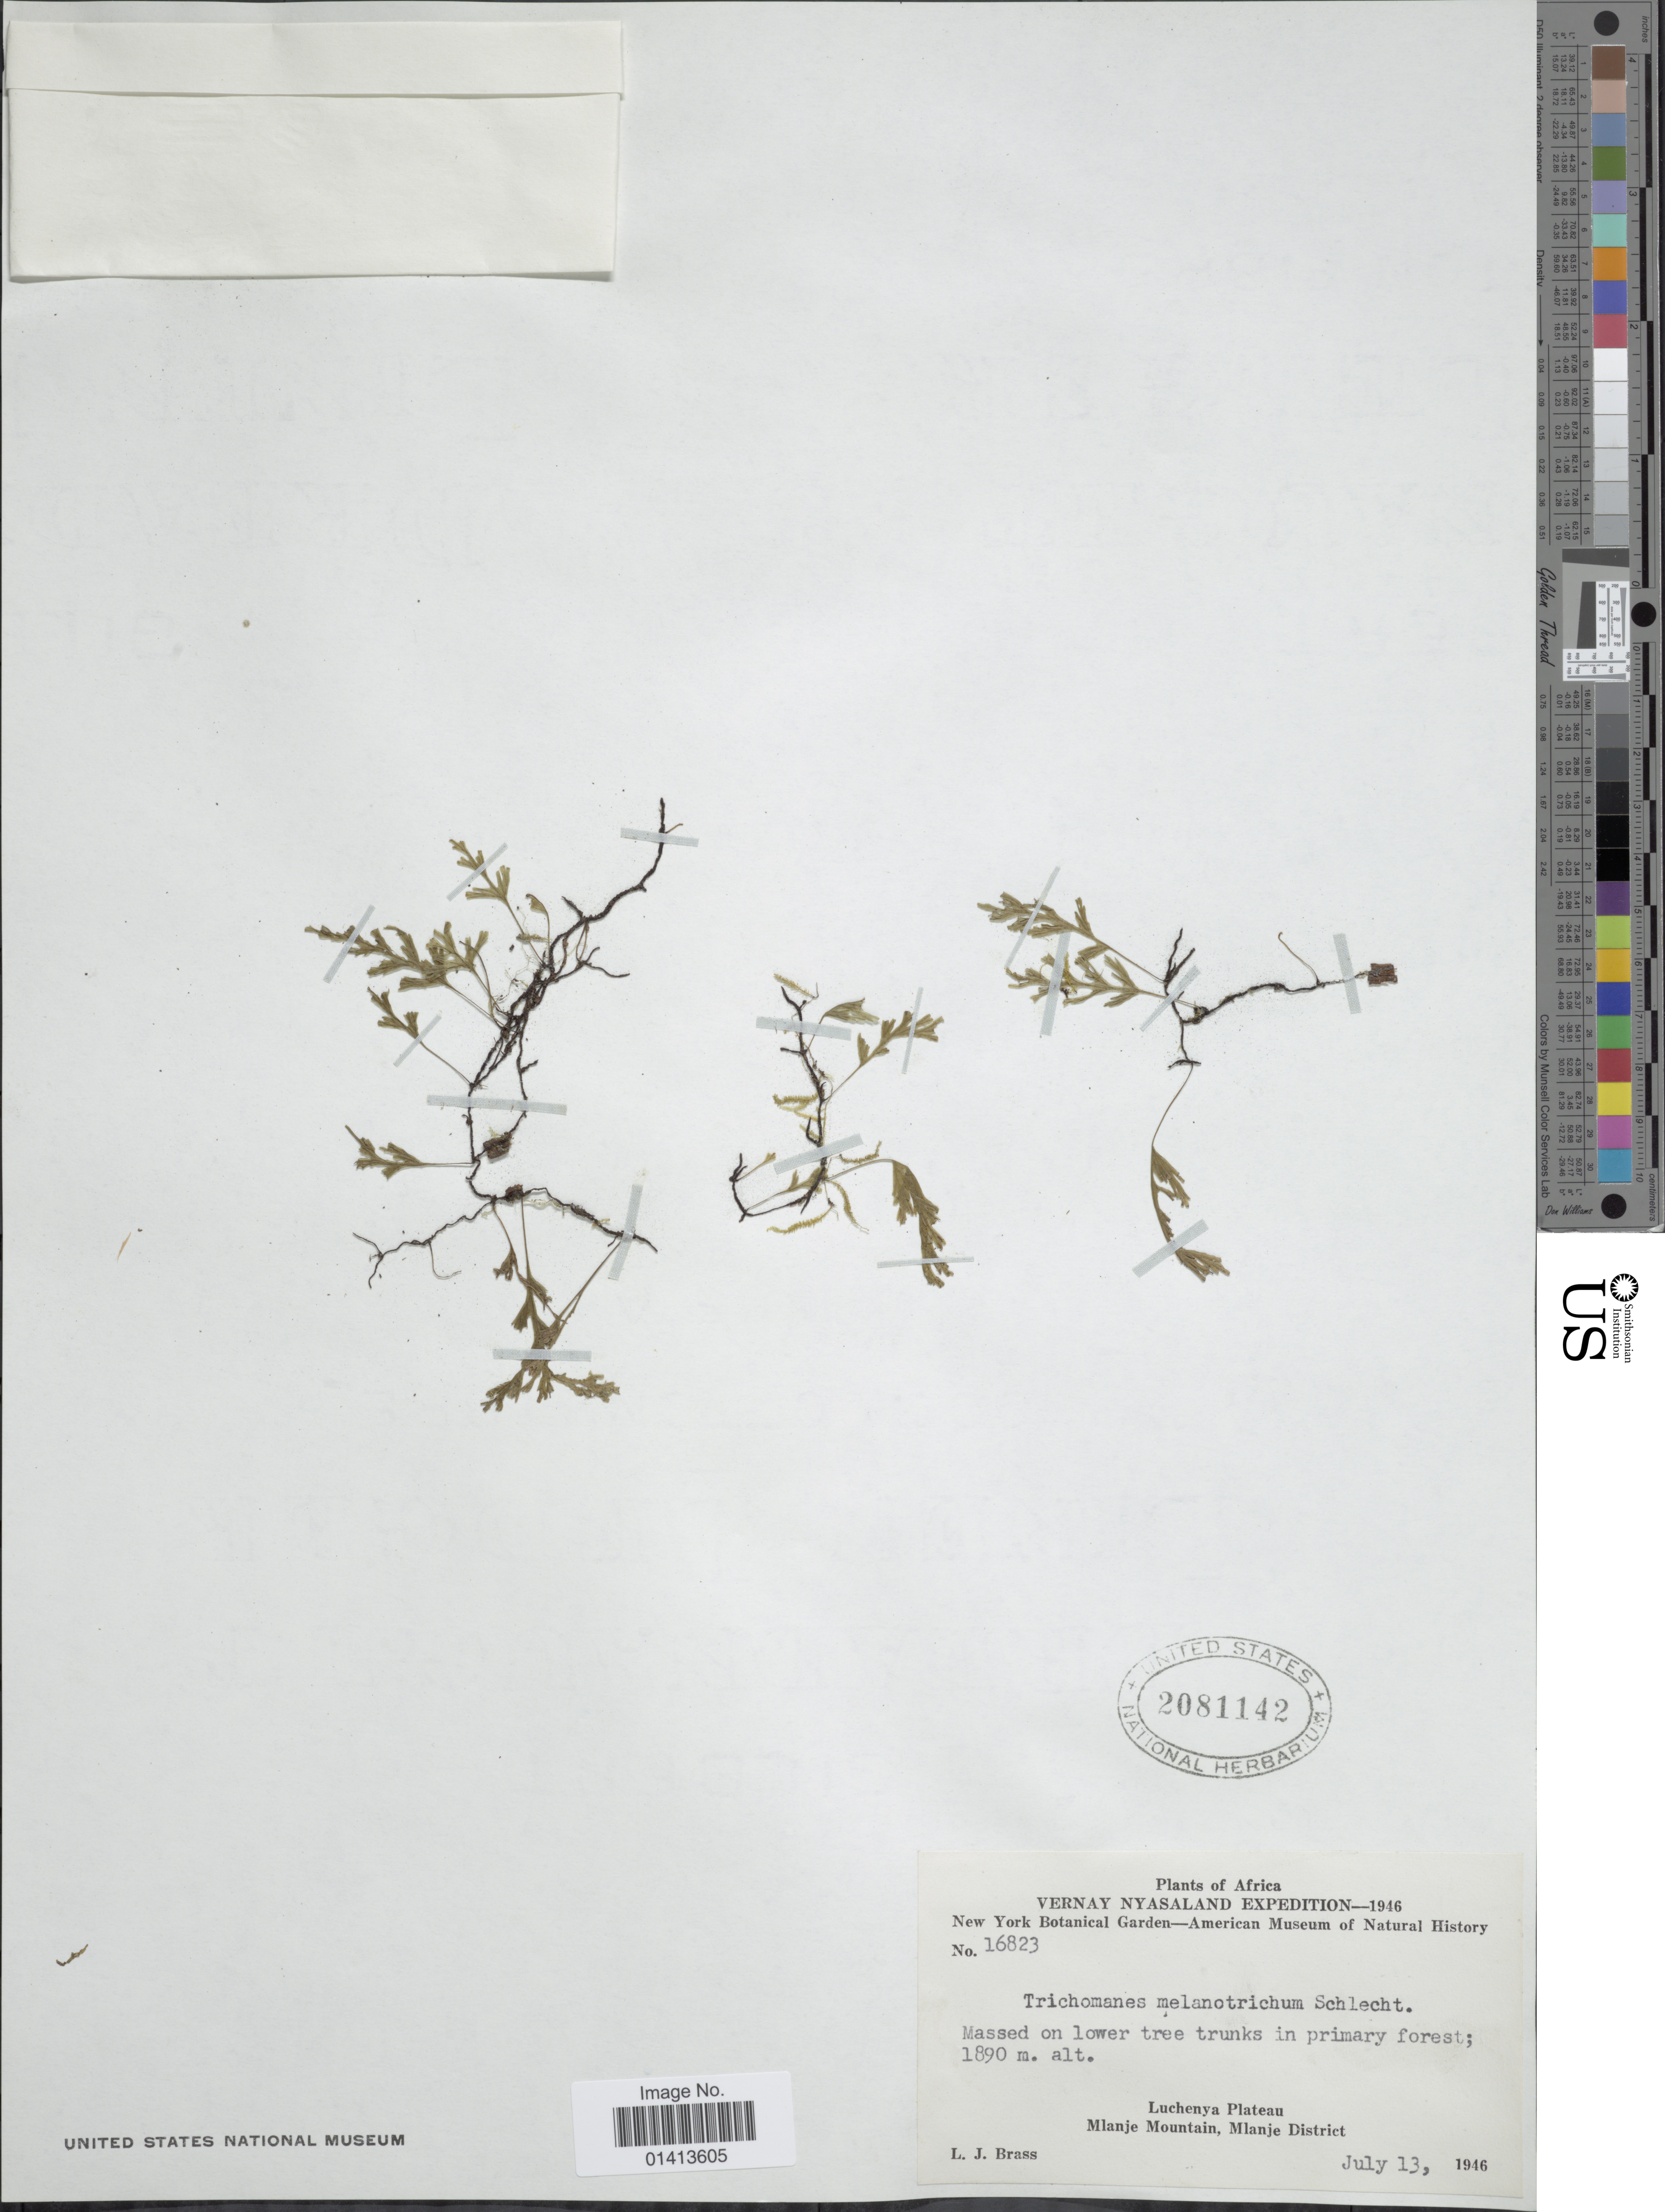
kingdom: Plantae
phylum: Tracheophyta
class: Polypodiopsida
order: Hymenophyllales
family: Hymenophyllaceae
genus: Crepidomanes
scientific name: Crepidomanes melanotrichum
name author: (Schltdl.) J.P. Roux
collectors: L. J. Brass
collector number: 16823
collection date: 1946-07-10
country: Malawi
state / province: Southern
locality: Africa, Luchenya Plateau, Mlanje Mountain, Mlanje District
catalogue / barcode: US 2081142